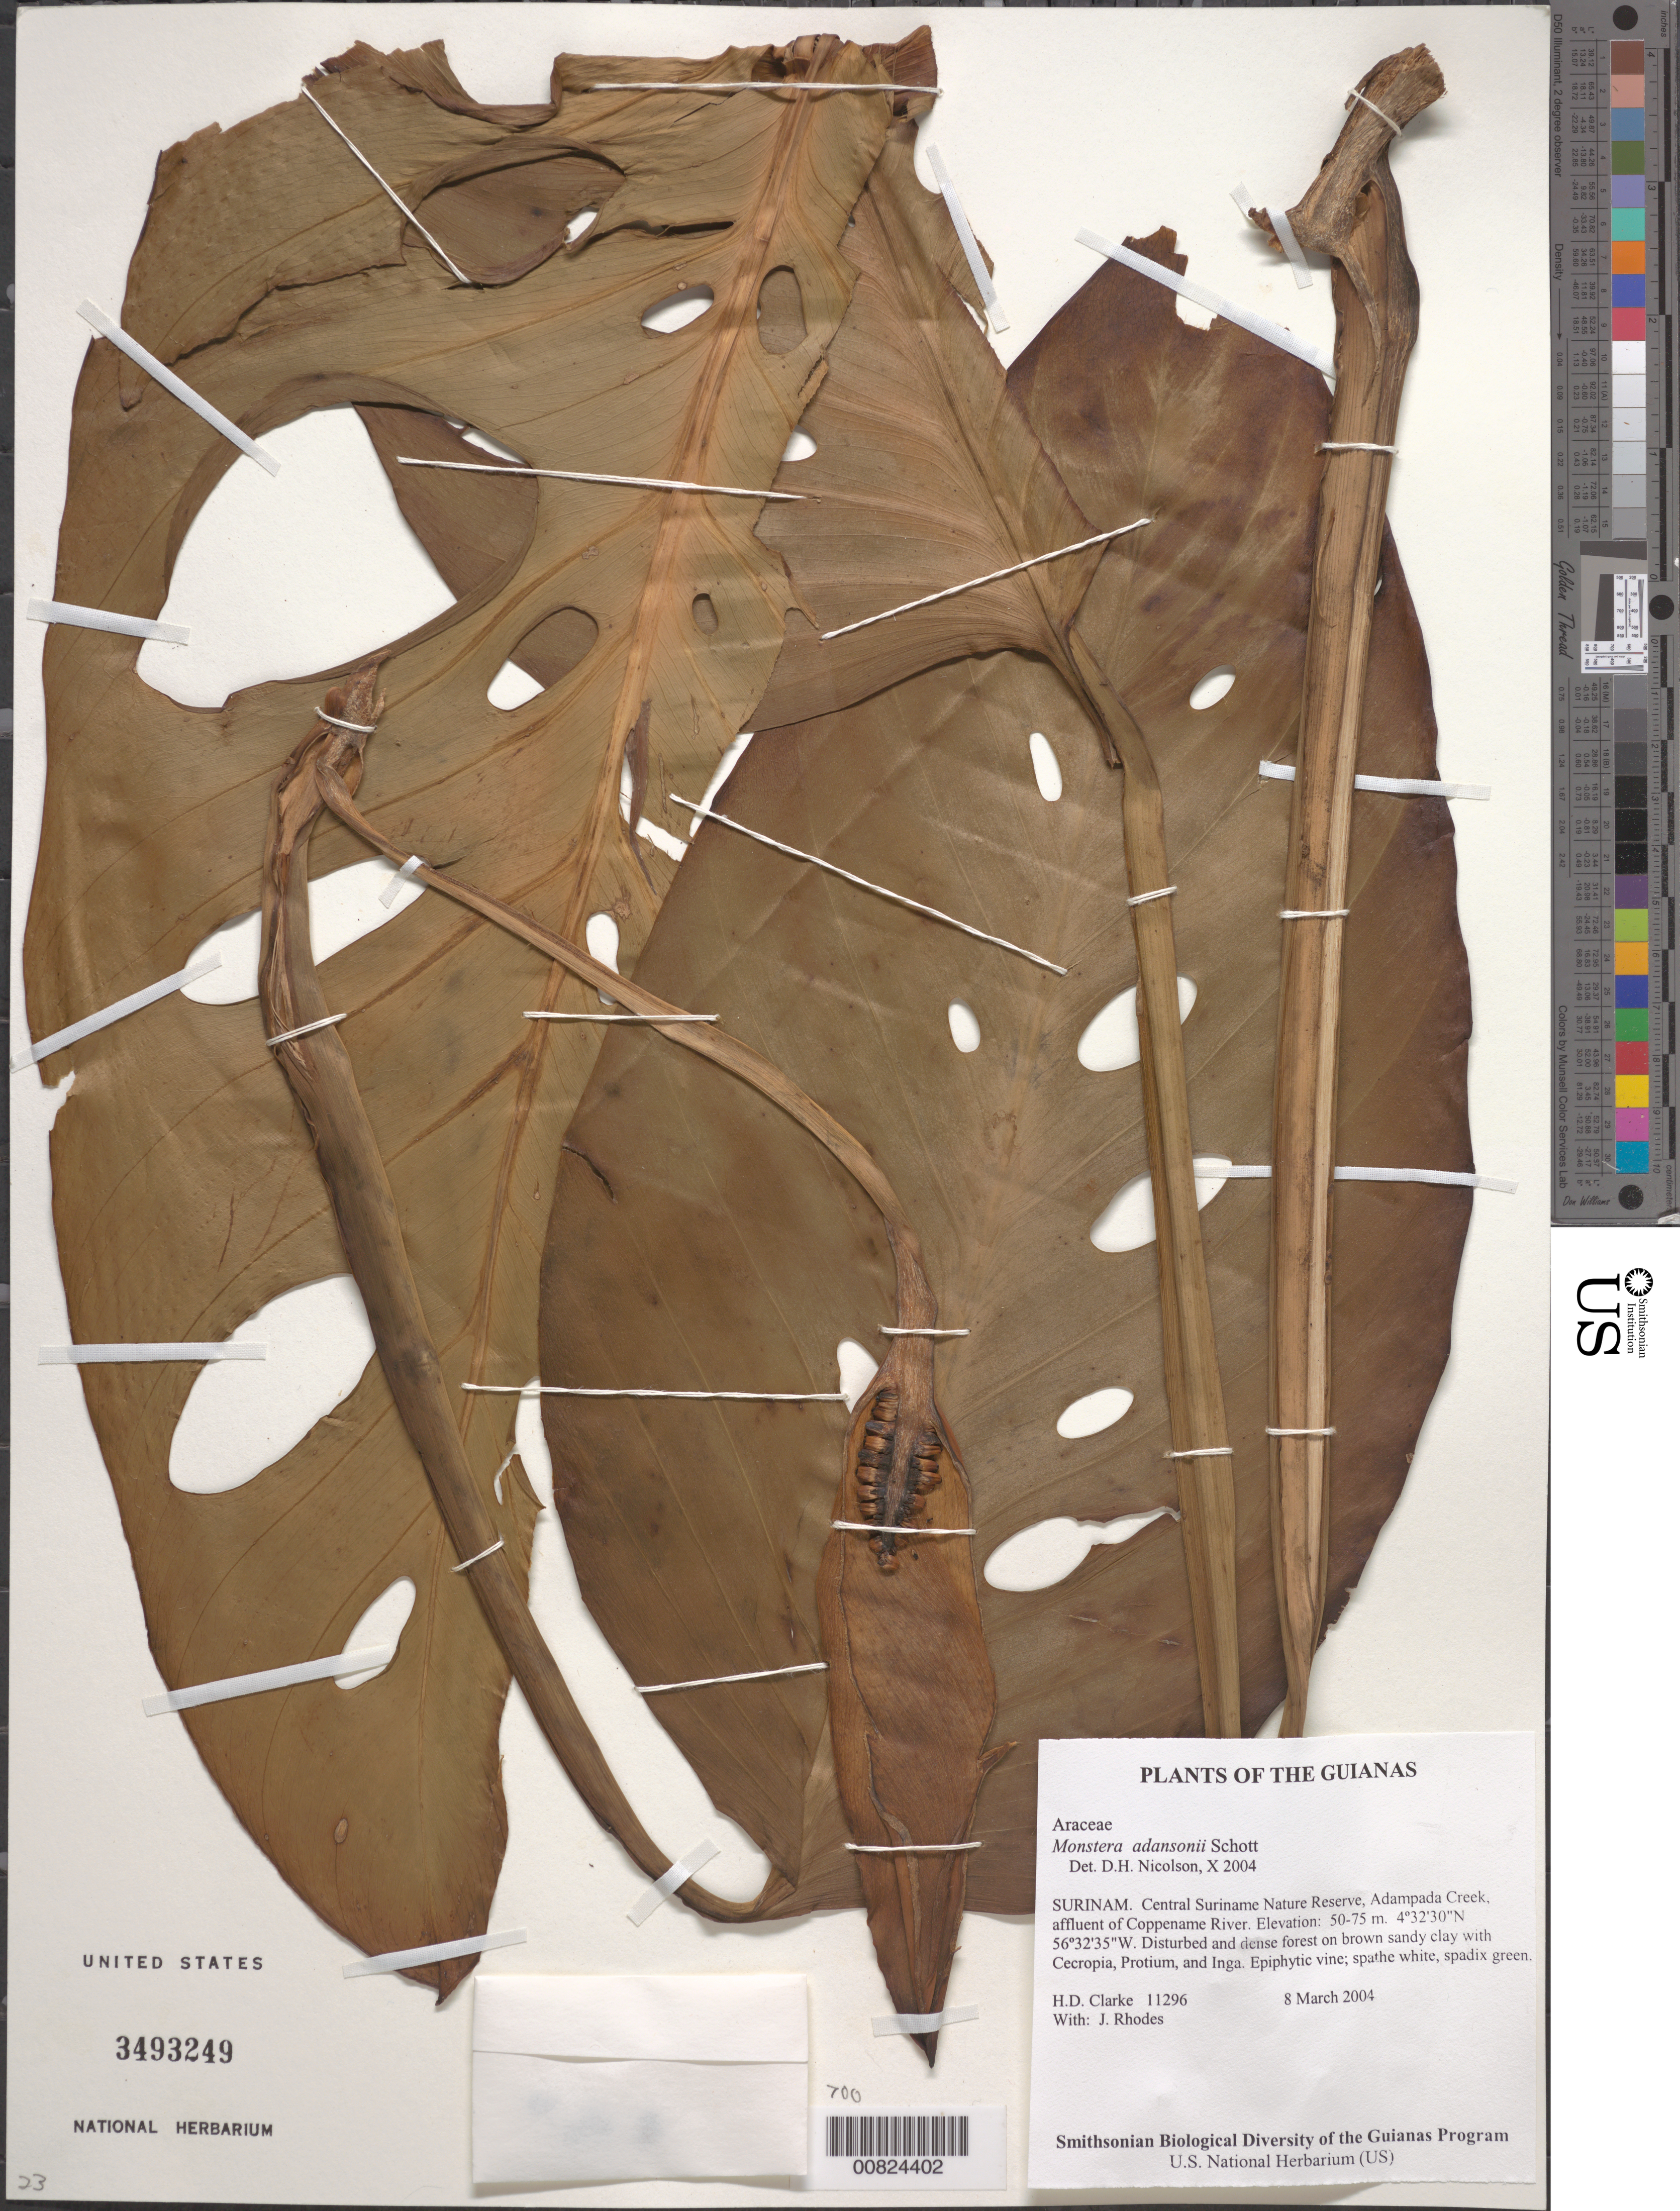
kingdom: Plantae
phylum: Tracheophyta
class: Liliopsida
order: Alismatales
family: Araceae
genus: Monstera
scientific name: Monstera adansonii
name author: Schott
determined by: Nicolson, Dan H.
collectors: H. D. Clarke & J. Rhodes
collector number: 11296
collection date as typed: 8 March 2004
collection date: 2004-03-08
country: Suriname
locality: Central Suriname Nature Reserve, Adampada Creek, affluent of Coppename River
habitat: Disturbed and dense forest on brown sandy clay with Cecropia, Protium, and Inga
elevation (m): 50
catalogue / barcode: US 3493249